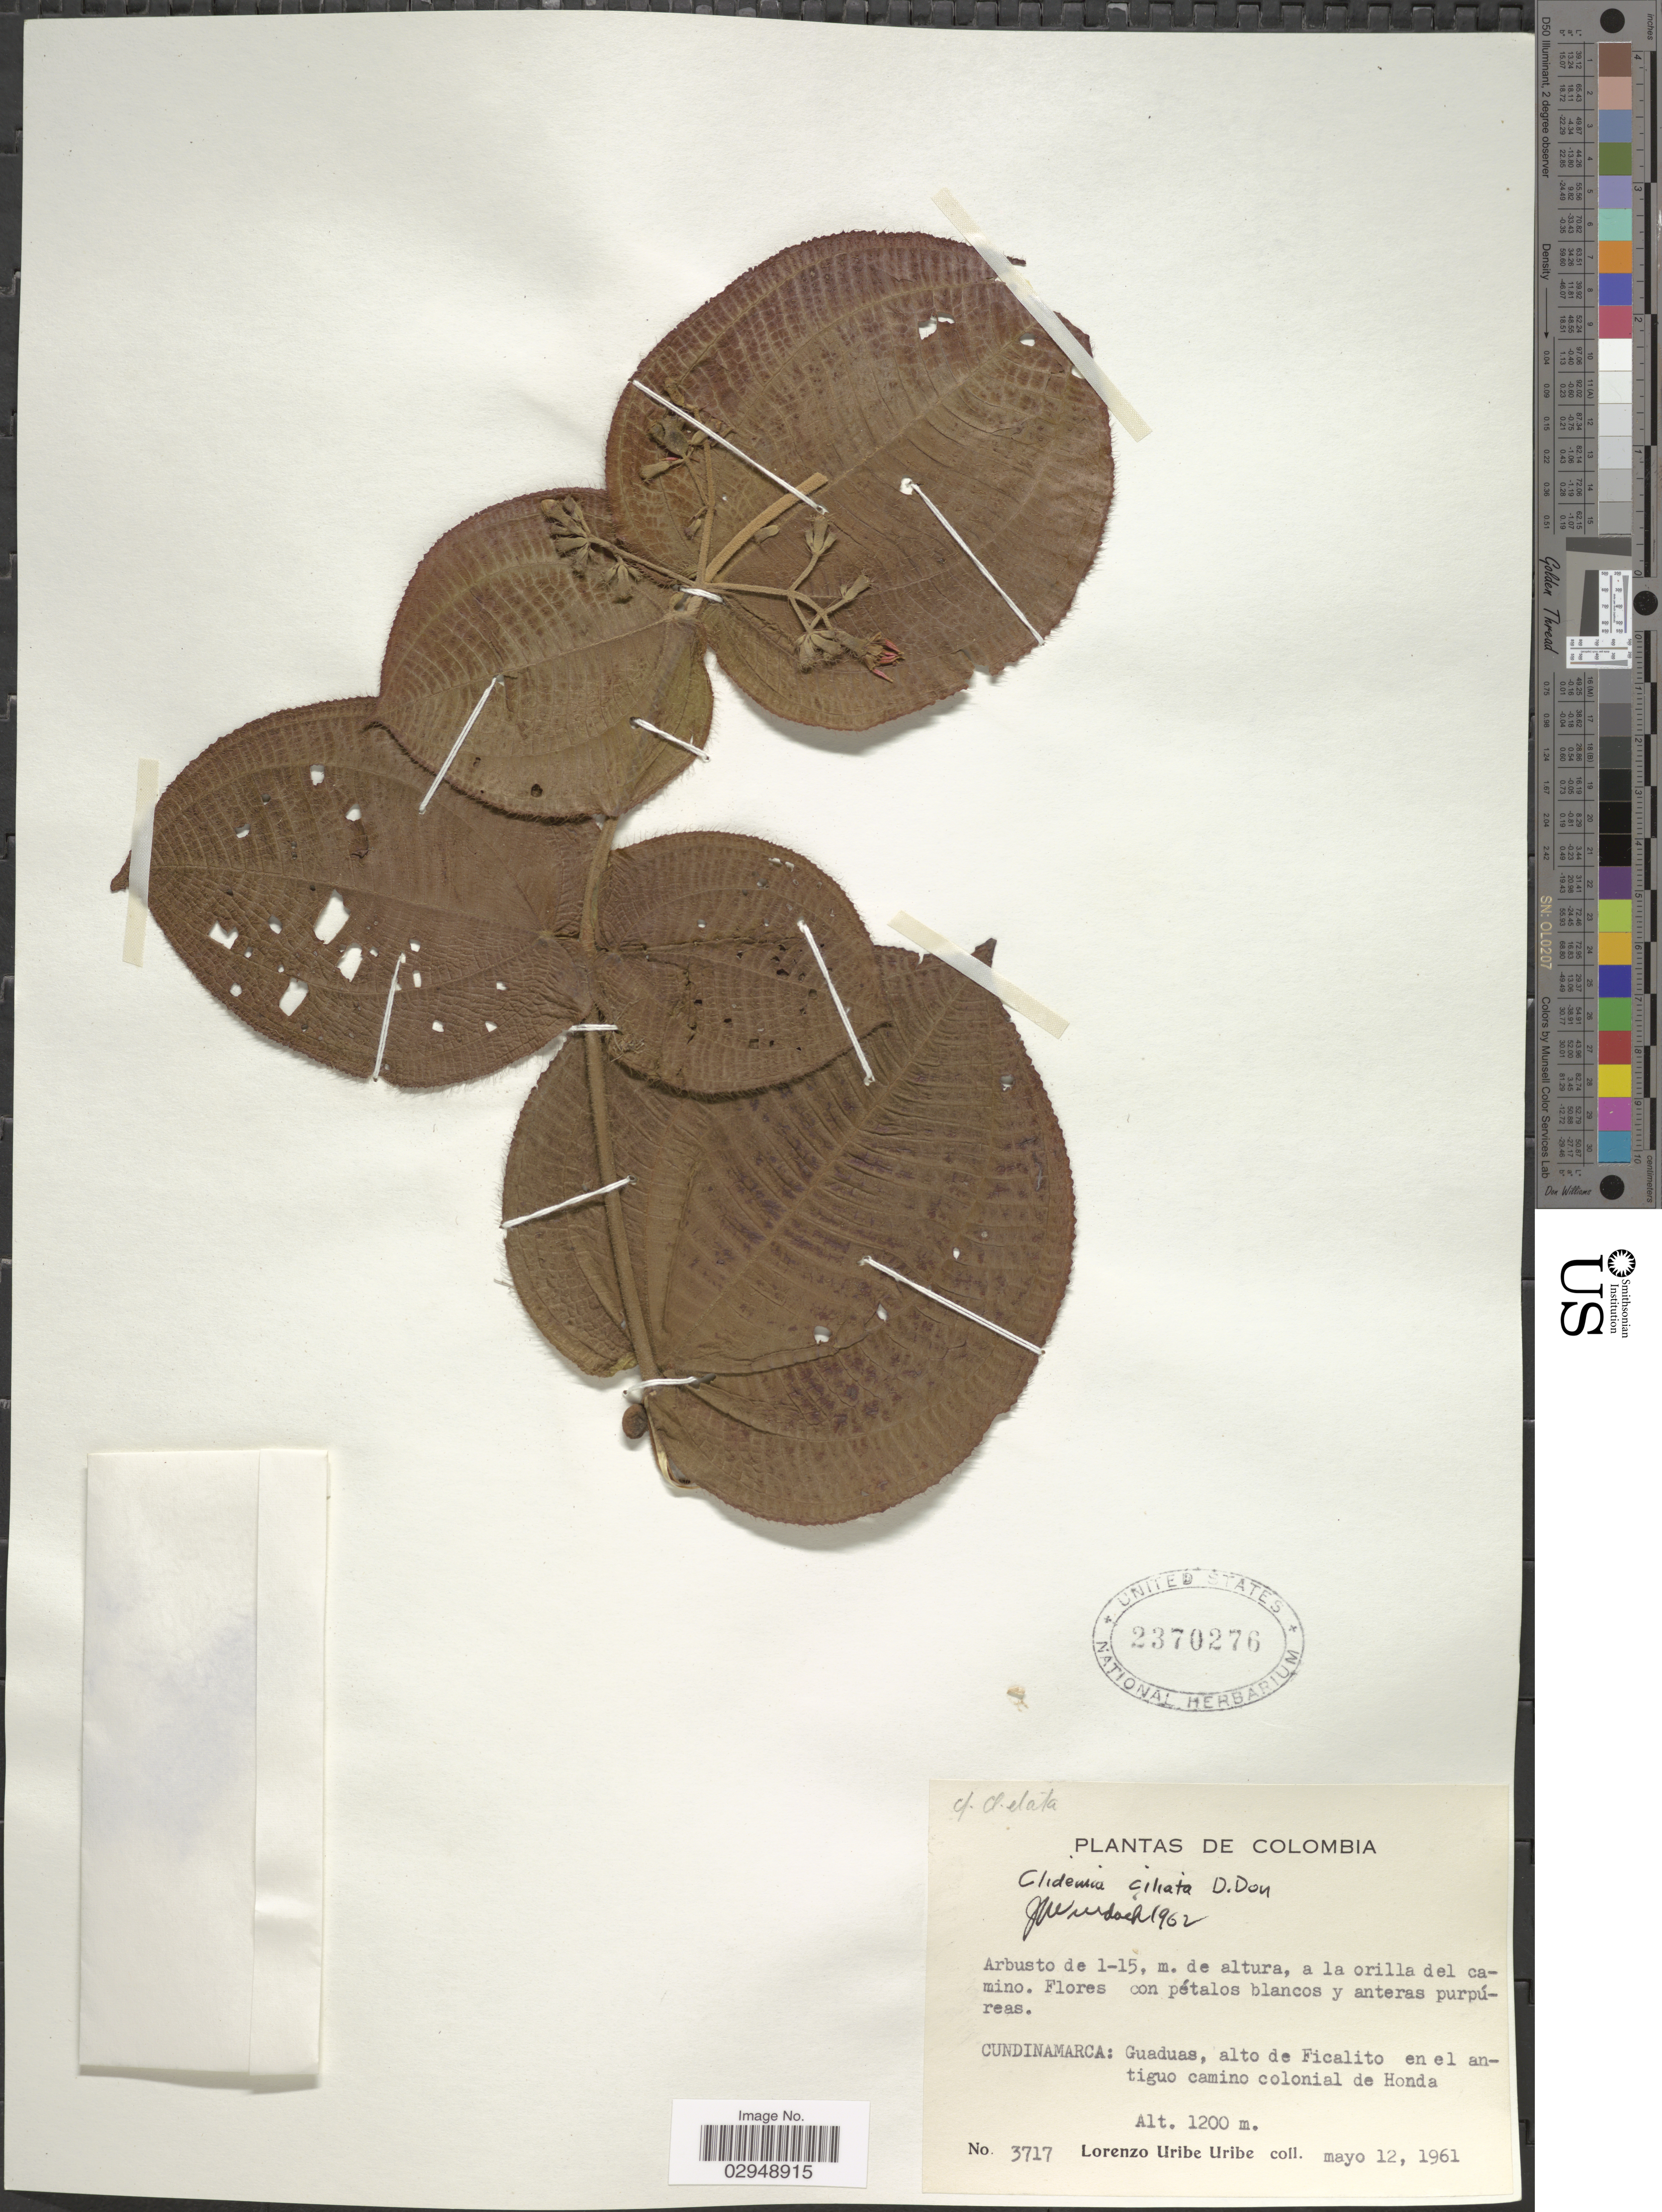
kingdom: Plantae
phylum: Tracheophyta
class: Magnoliopsida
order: Myrtales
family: Melastomataceae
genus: Clidemia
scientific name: Clidemia ciliata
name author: D. Don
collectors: L. Uribe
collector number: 3717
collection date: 1961-05-12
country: Colombia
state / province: Cundinamarca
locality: Guaduas, alto de Ficalito, en el antiguo camino colonial de Honda.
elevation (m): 1200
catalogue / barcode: US 2370276